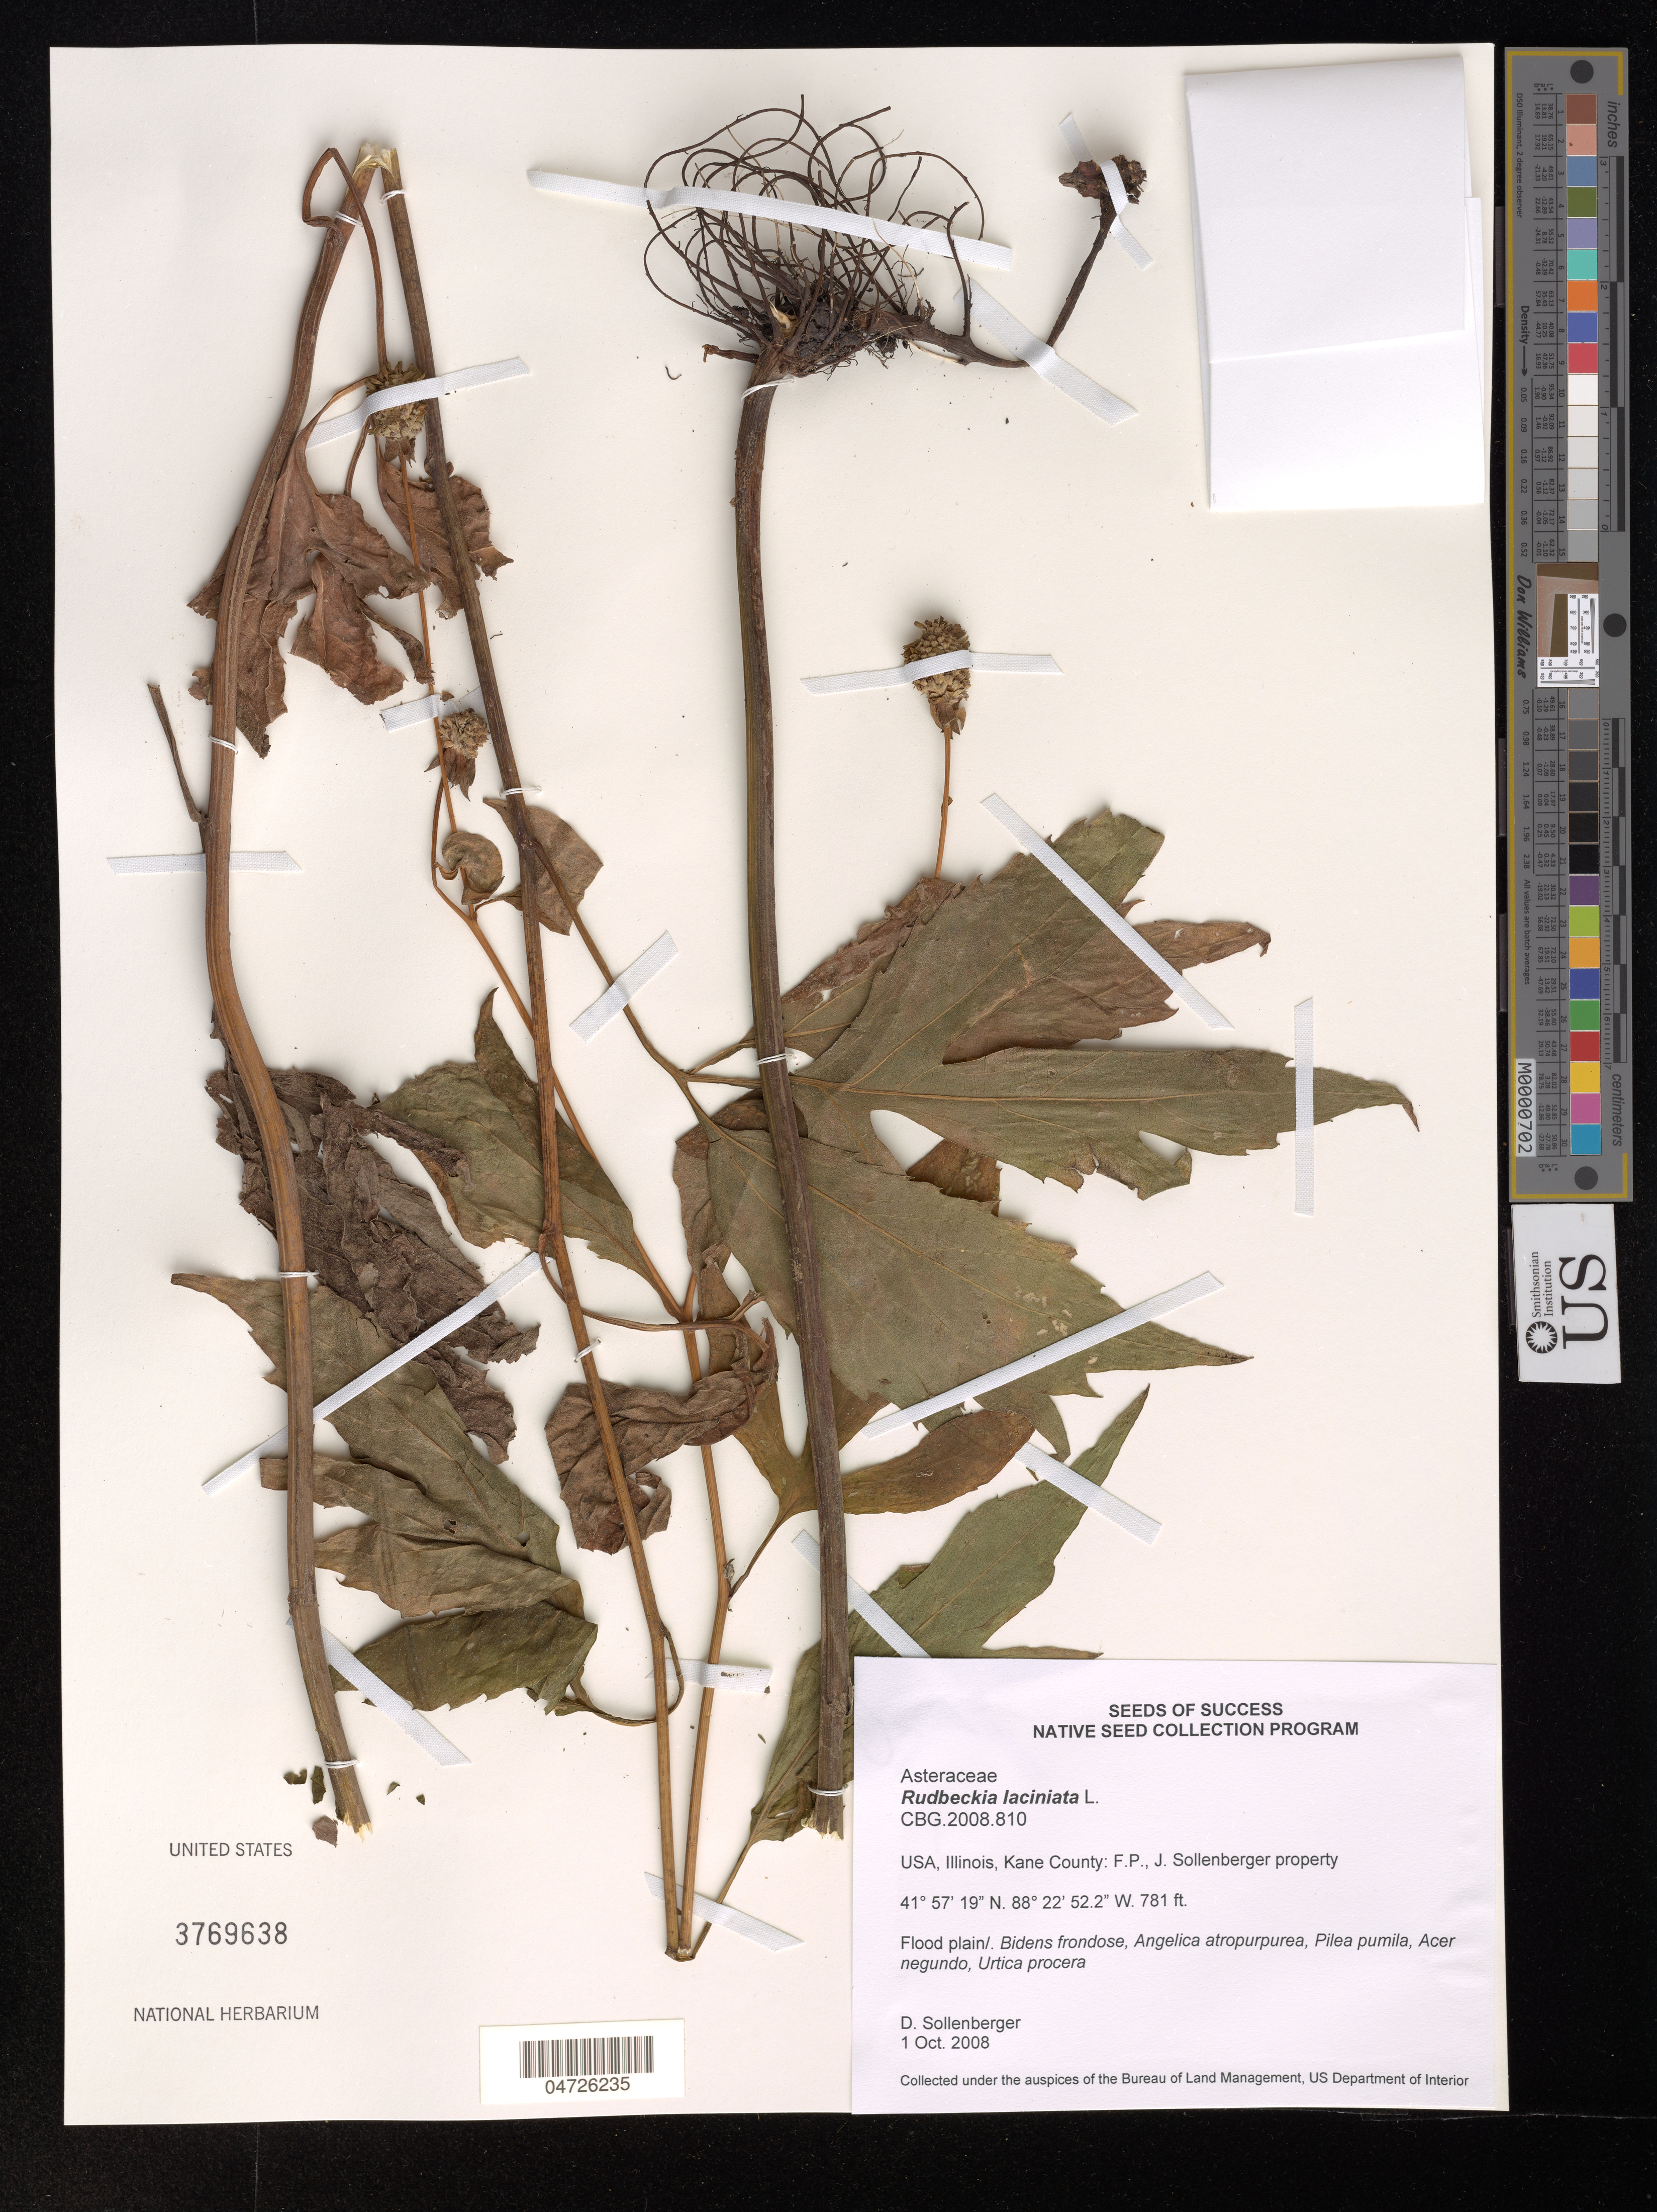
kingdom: Plantae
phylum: Tracheophyta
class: Magnoliopsida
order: Asterales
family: Asteraceae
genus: Rudbeckia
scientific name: Rudbeckia laciniata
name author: L.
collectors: D. Sollenberger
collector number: CBG.2008.810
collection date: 2008-10-01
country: United States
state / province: Illinois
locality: Kane County: F.P., J. Sollenberger property.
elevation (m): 238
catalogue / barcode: US 3769638